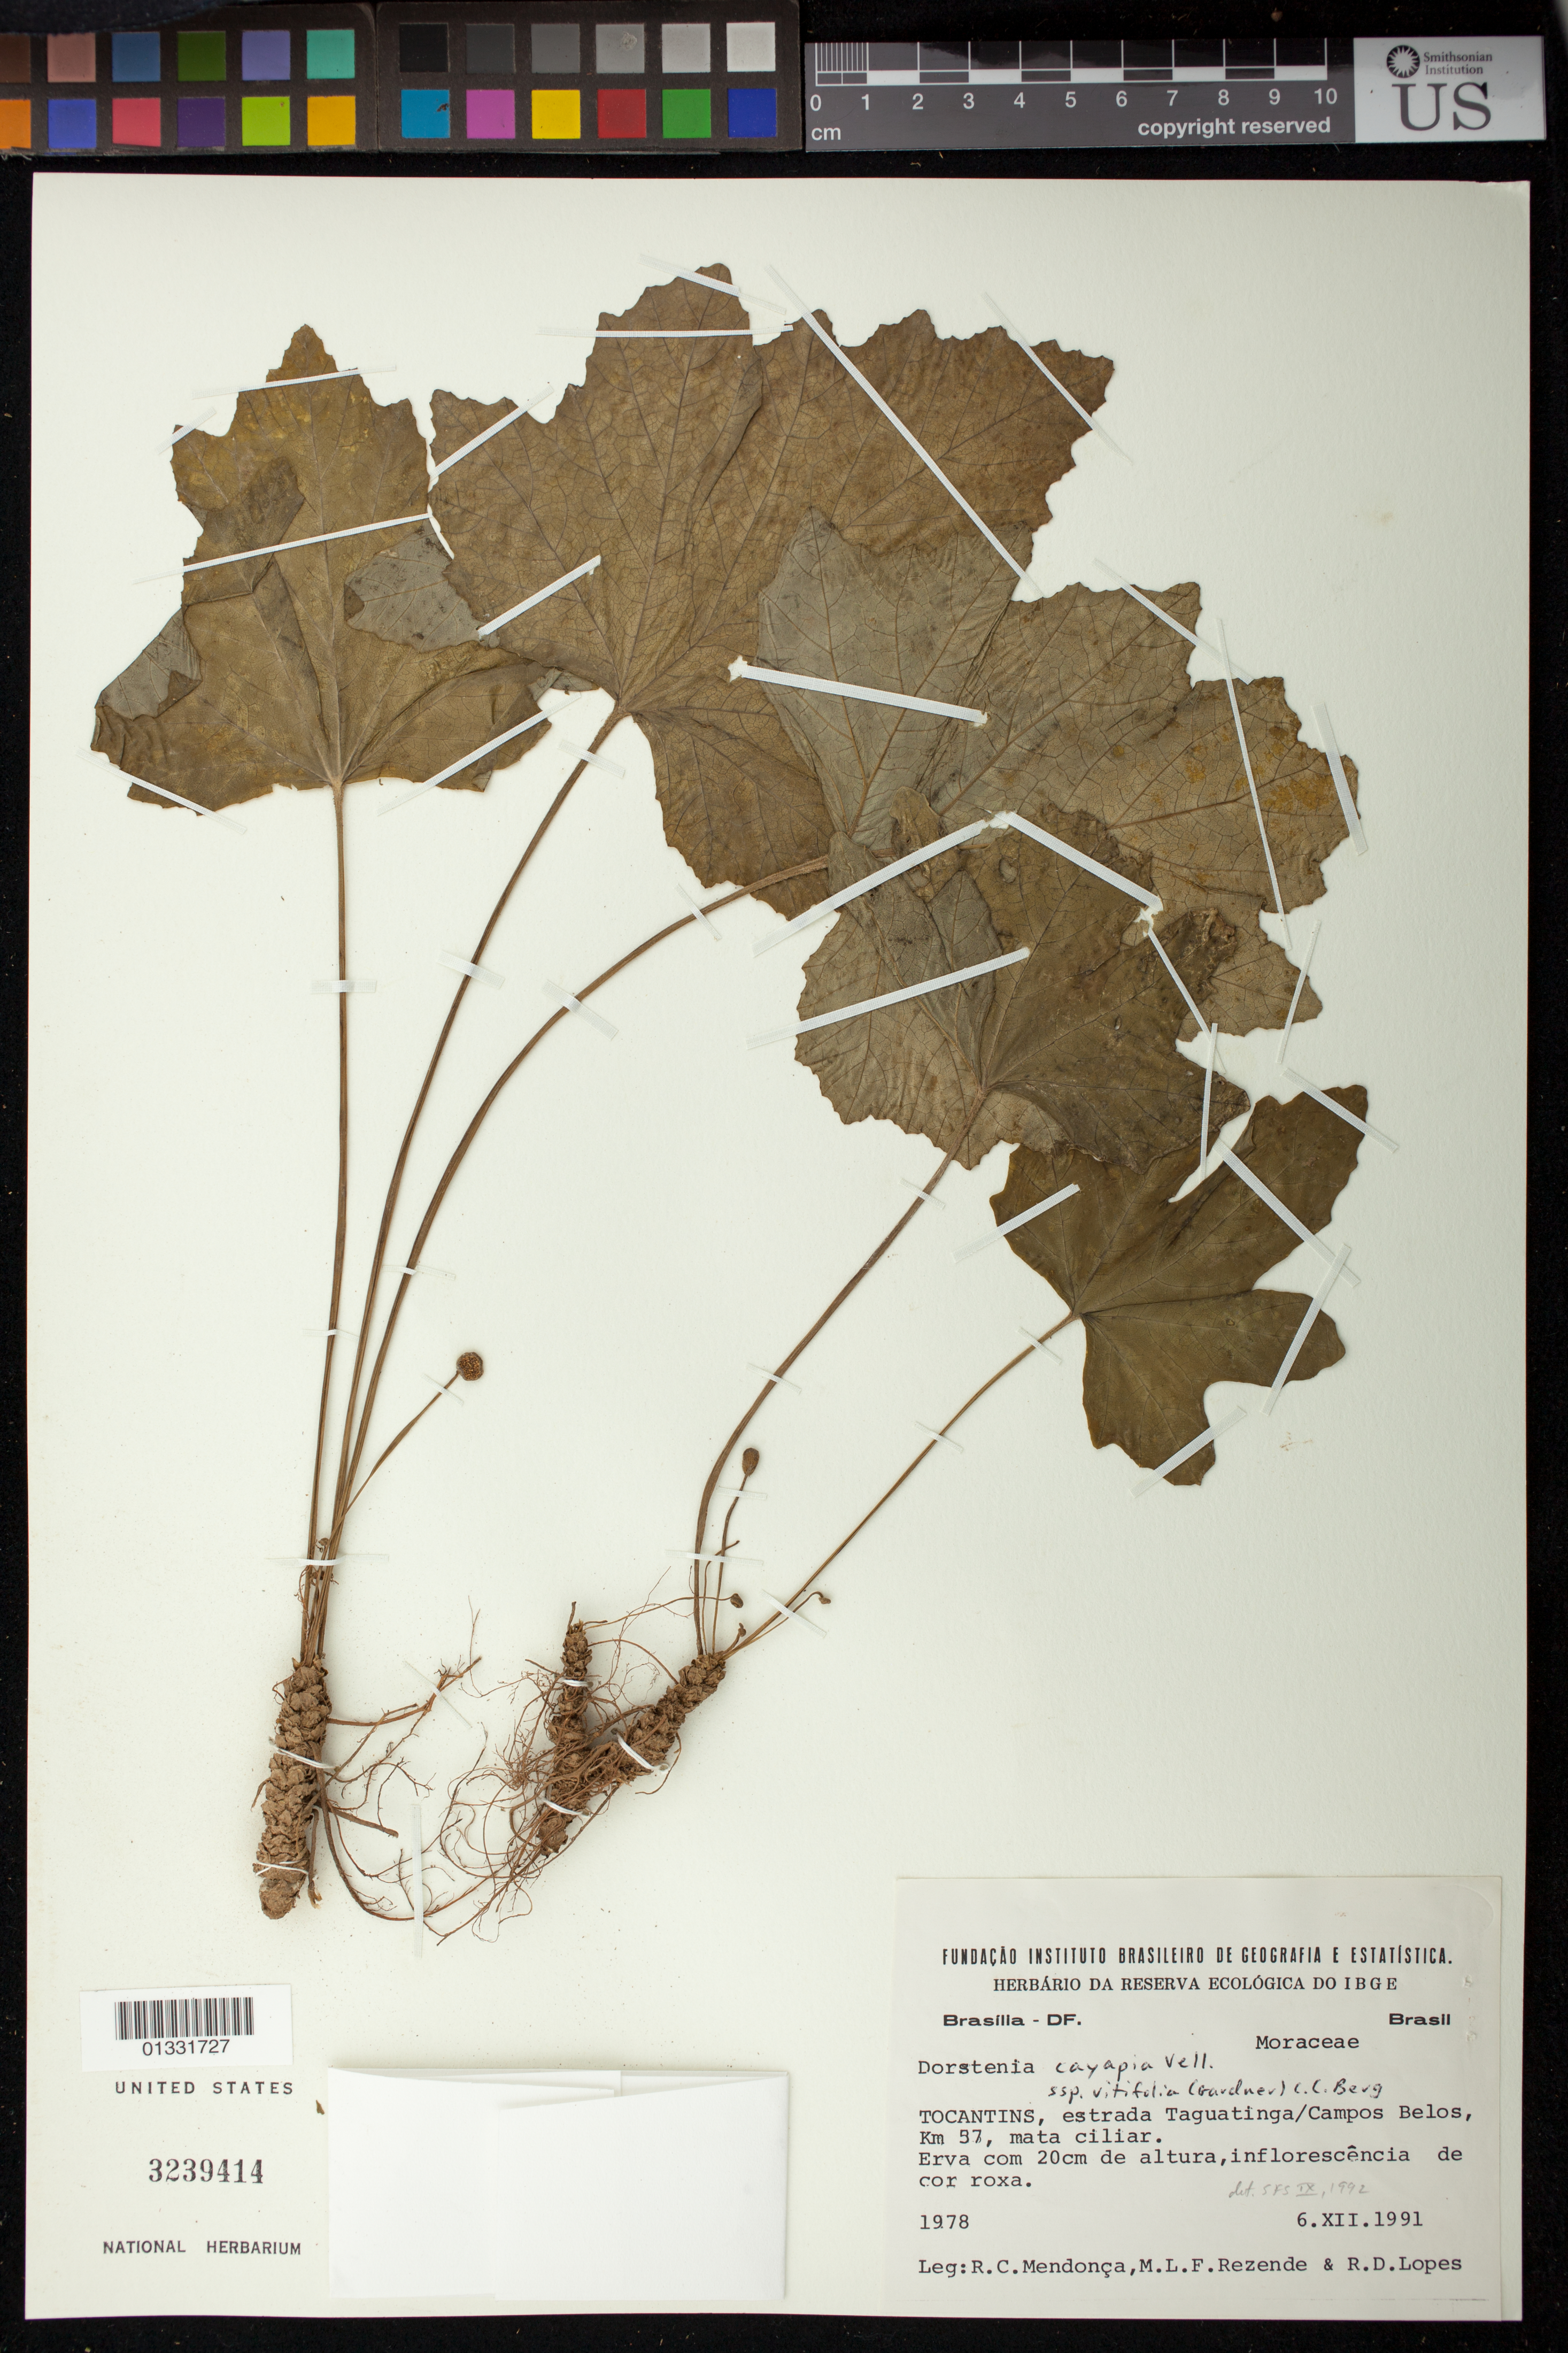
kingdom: Plantae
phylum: Tracheophyta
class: Magnoliopsida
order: Rosales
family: Moraceae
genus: Dorstenia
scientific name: Dorstenia cayapia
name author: Vell.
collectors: R. C. Mendonça, M. L. Rezende & R. D. Lopes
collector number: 1978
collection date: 1991-12-06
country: Brazil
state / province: Tocantins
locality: Estrada Taguatinga / Campos Belos, km 57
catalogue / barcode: US 3239414